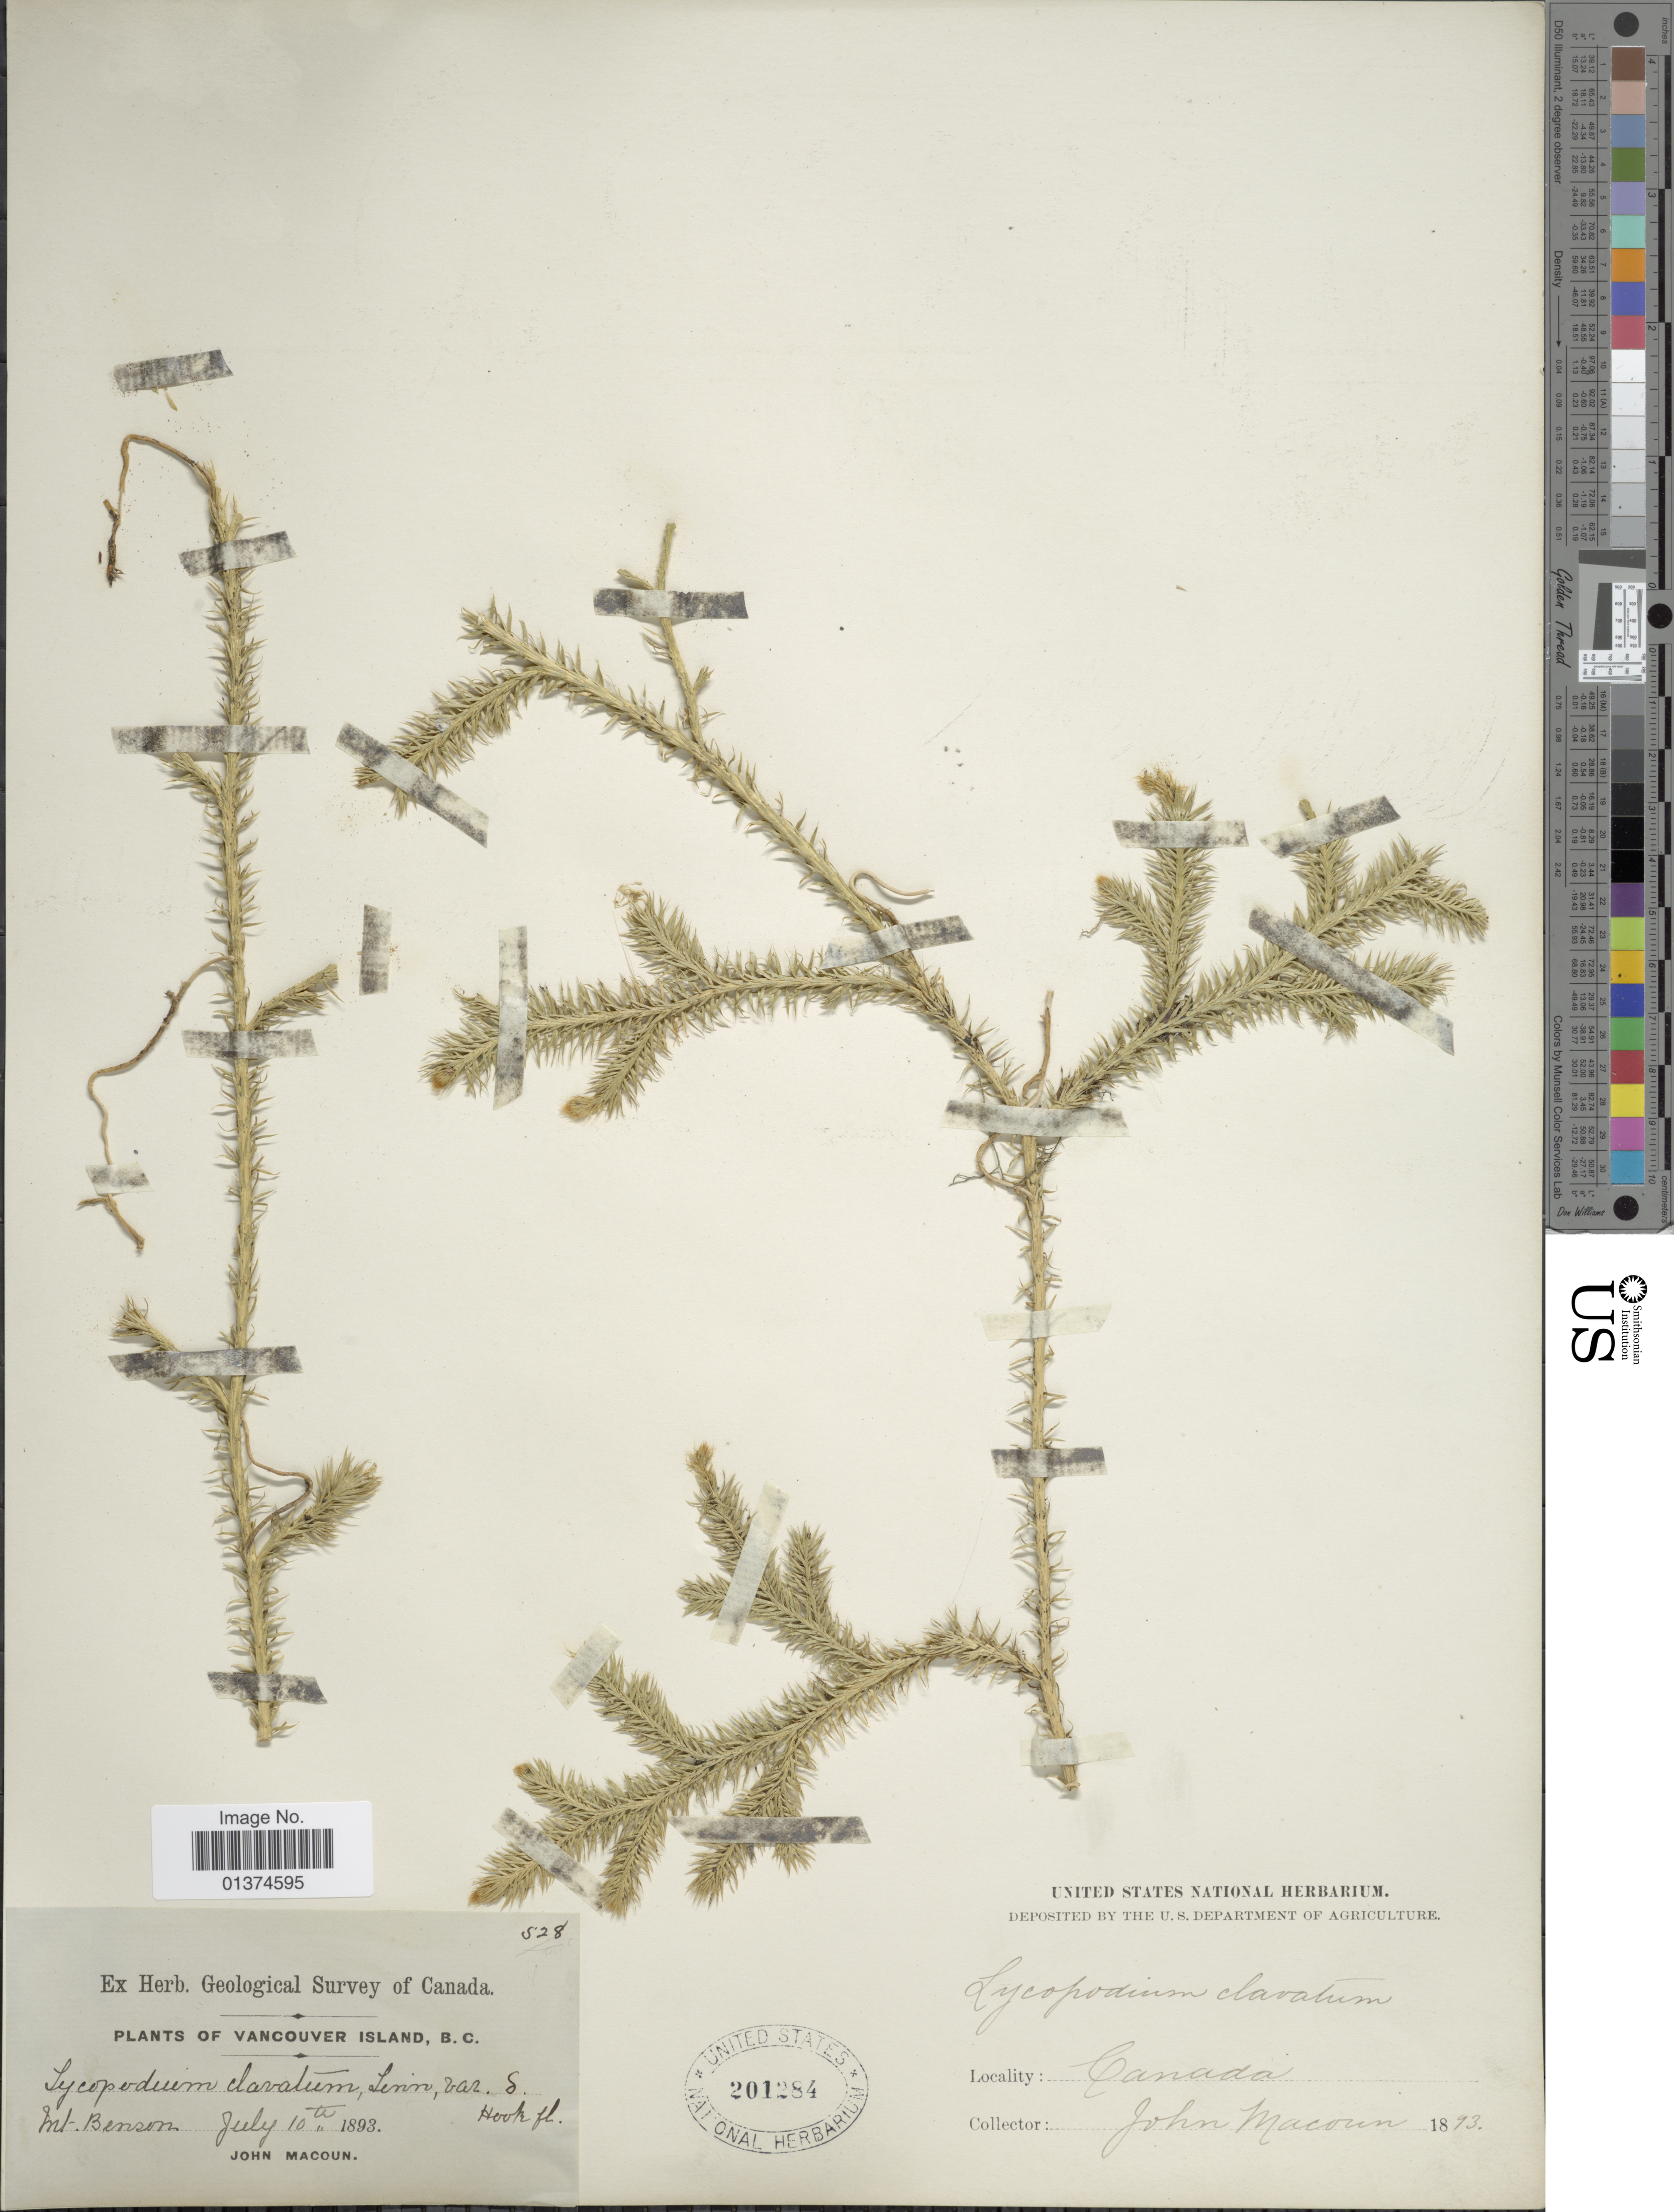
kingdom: Plantae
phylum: Tracheophyta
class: Lycopodiopsida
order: Lycopodiales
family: Lycopodiaceae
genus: Lycopodium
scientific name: Lycopodium clavatum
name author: L.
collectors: J. Macoun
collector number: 528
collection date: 1893-07-10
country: Canada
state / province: British Columbia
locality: Vancouver Island, Mt Benson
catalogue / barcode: US 201284